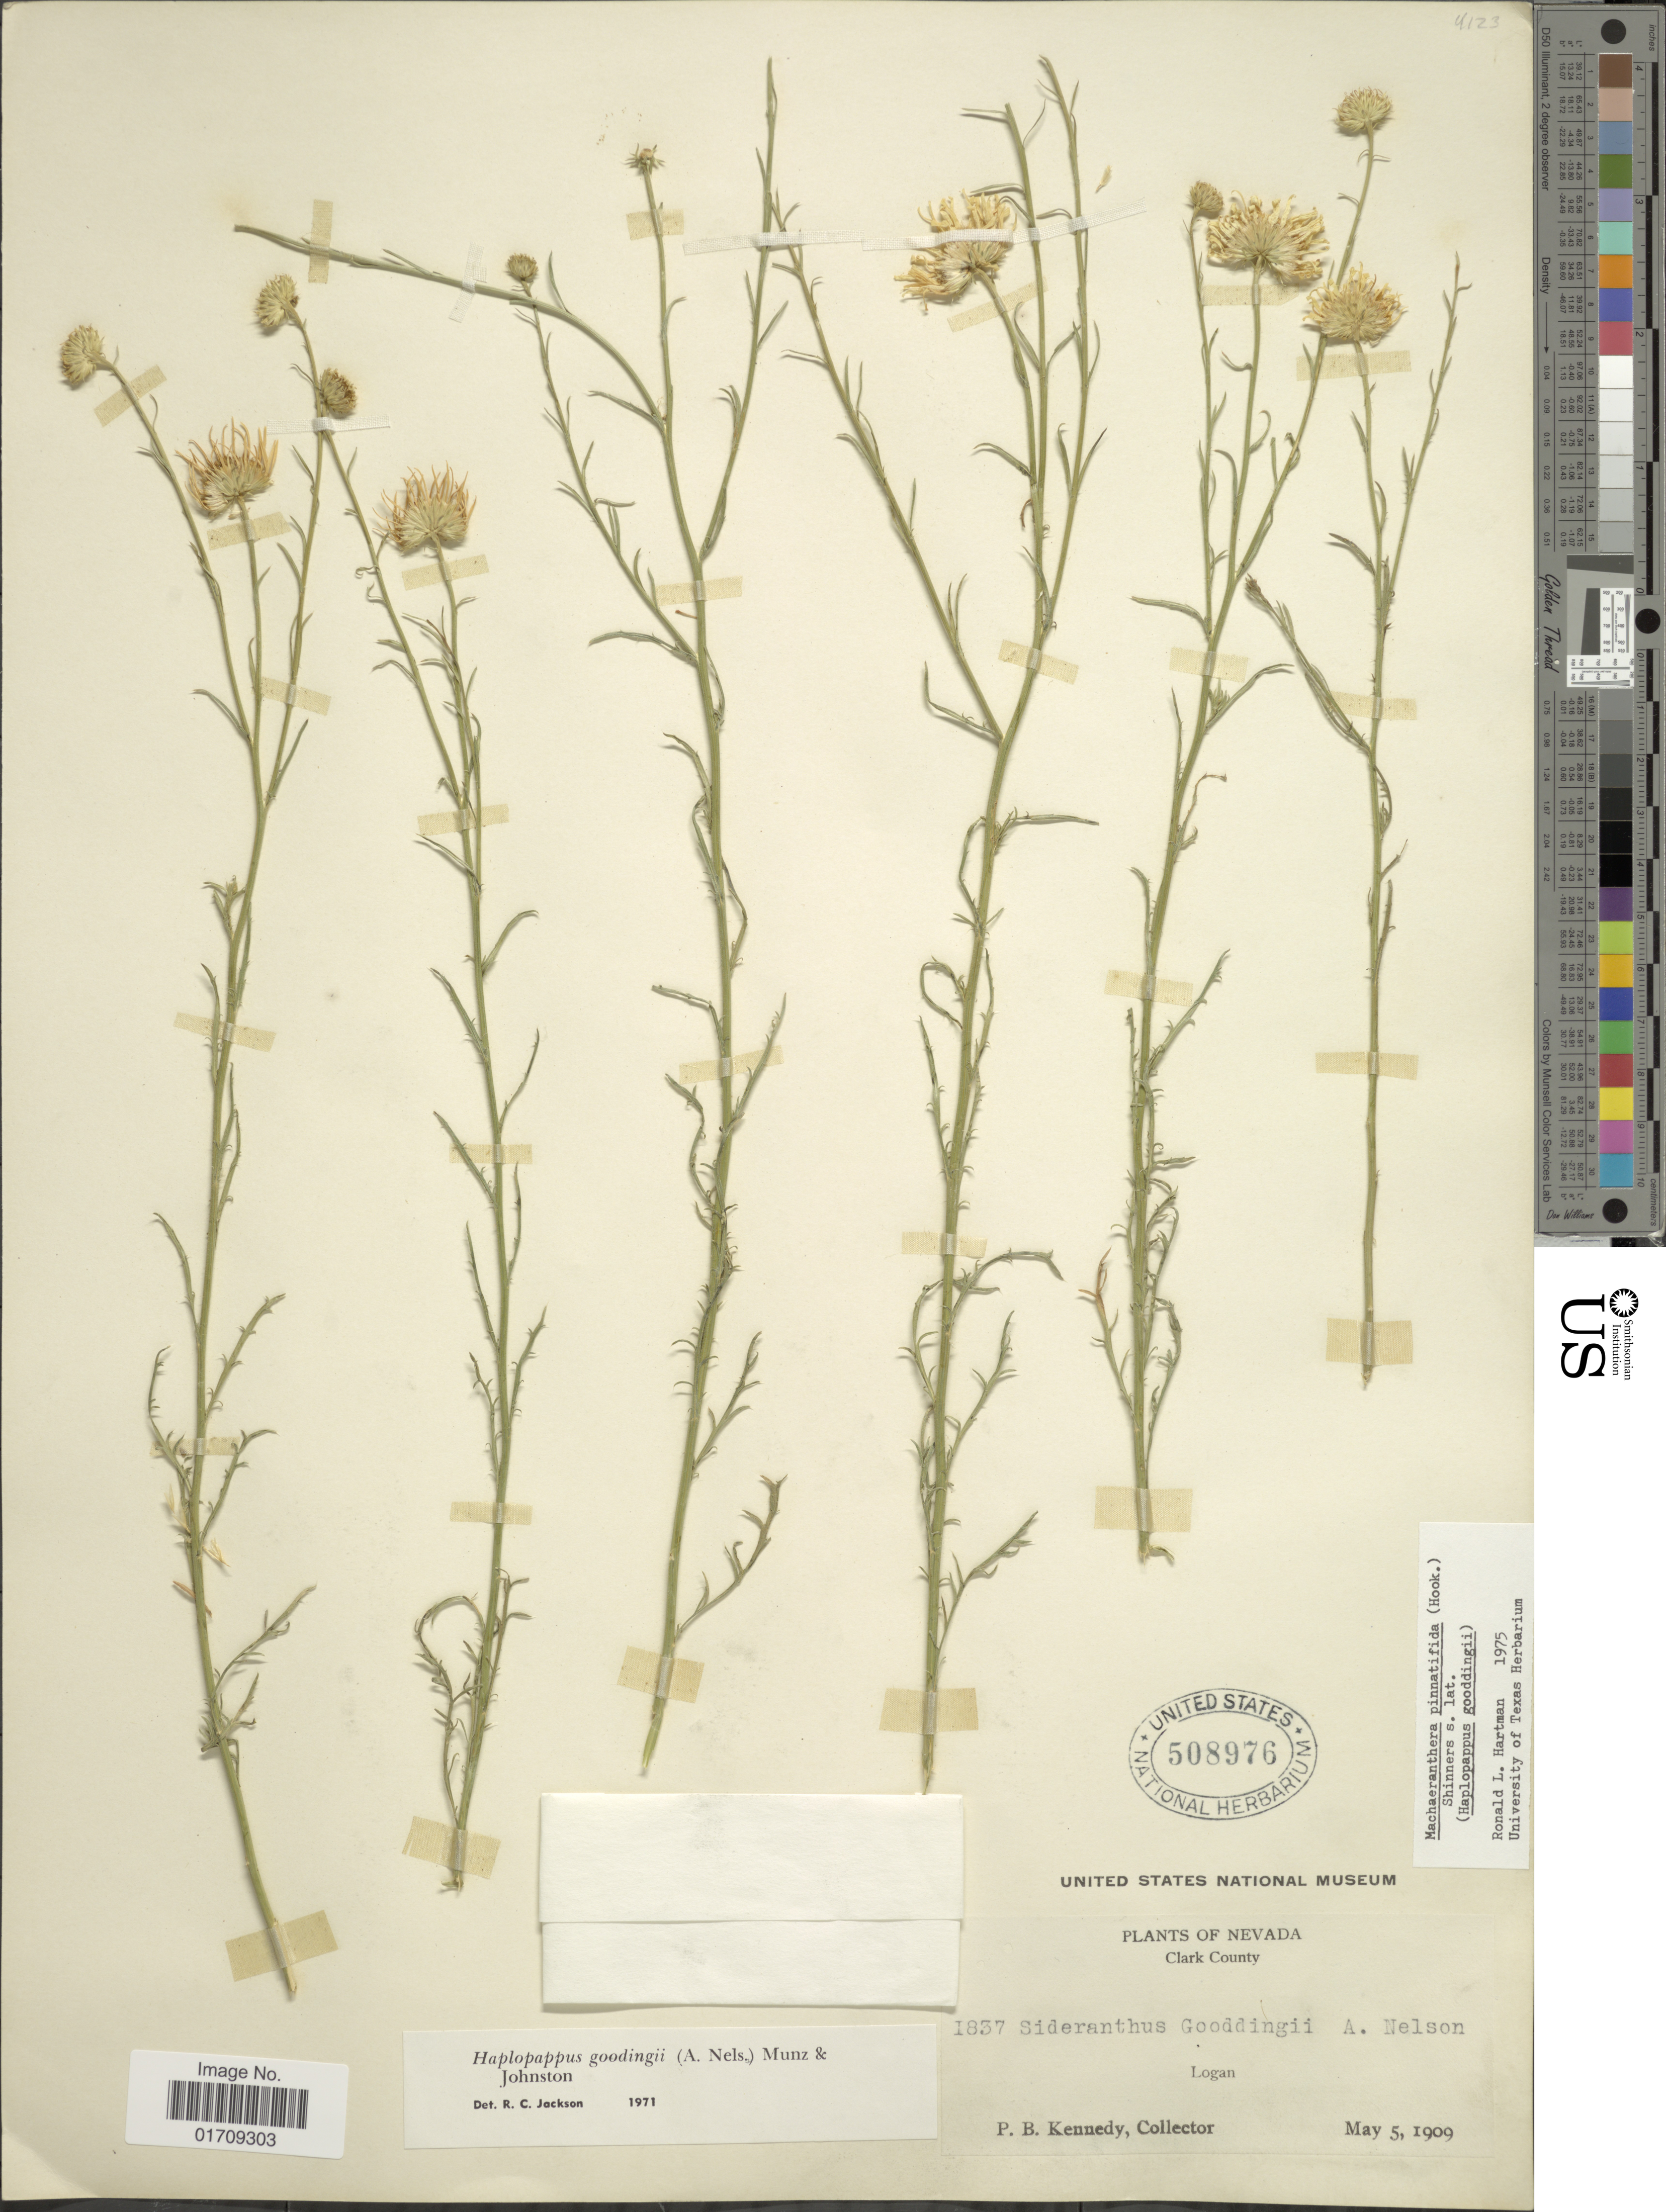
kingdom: Plantae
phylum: Tracheophyta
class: Magnoliopsida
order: Asterales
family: Asteraceae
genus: Machaeranthera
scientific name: Machaeranthera pinnatifida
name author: (Hook.) Shinners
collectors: P. B. Kennedy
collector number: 1837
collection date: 1909-05-05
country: United States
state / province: Nevada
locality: Clark County, Logan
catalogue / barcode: US 508976